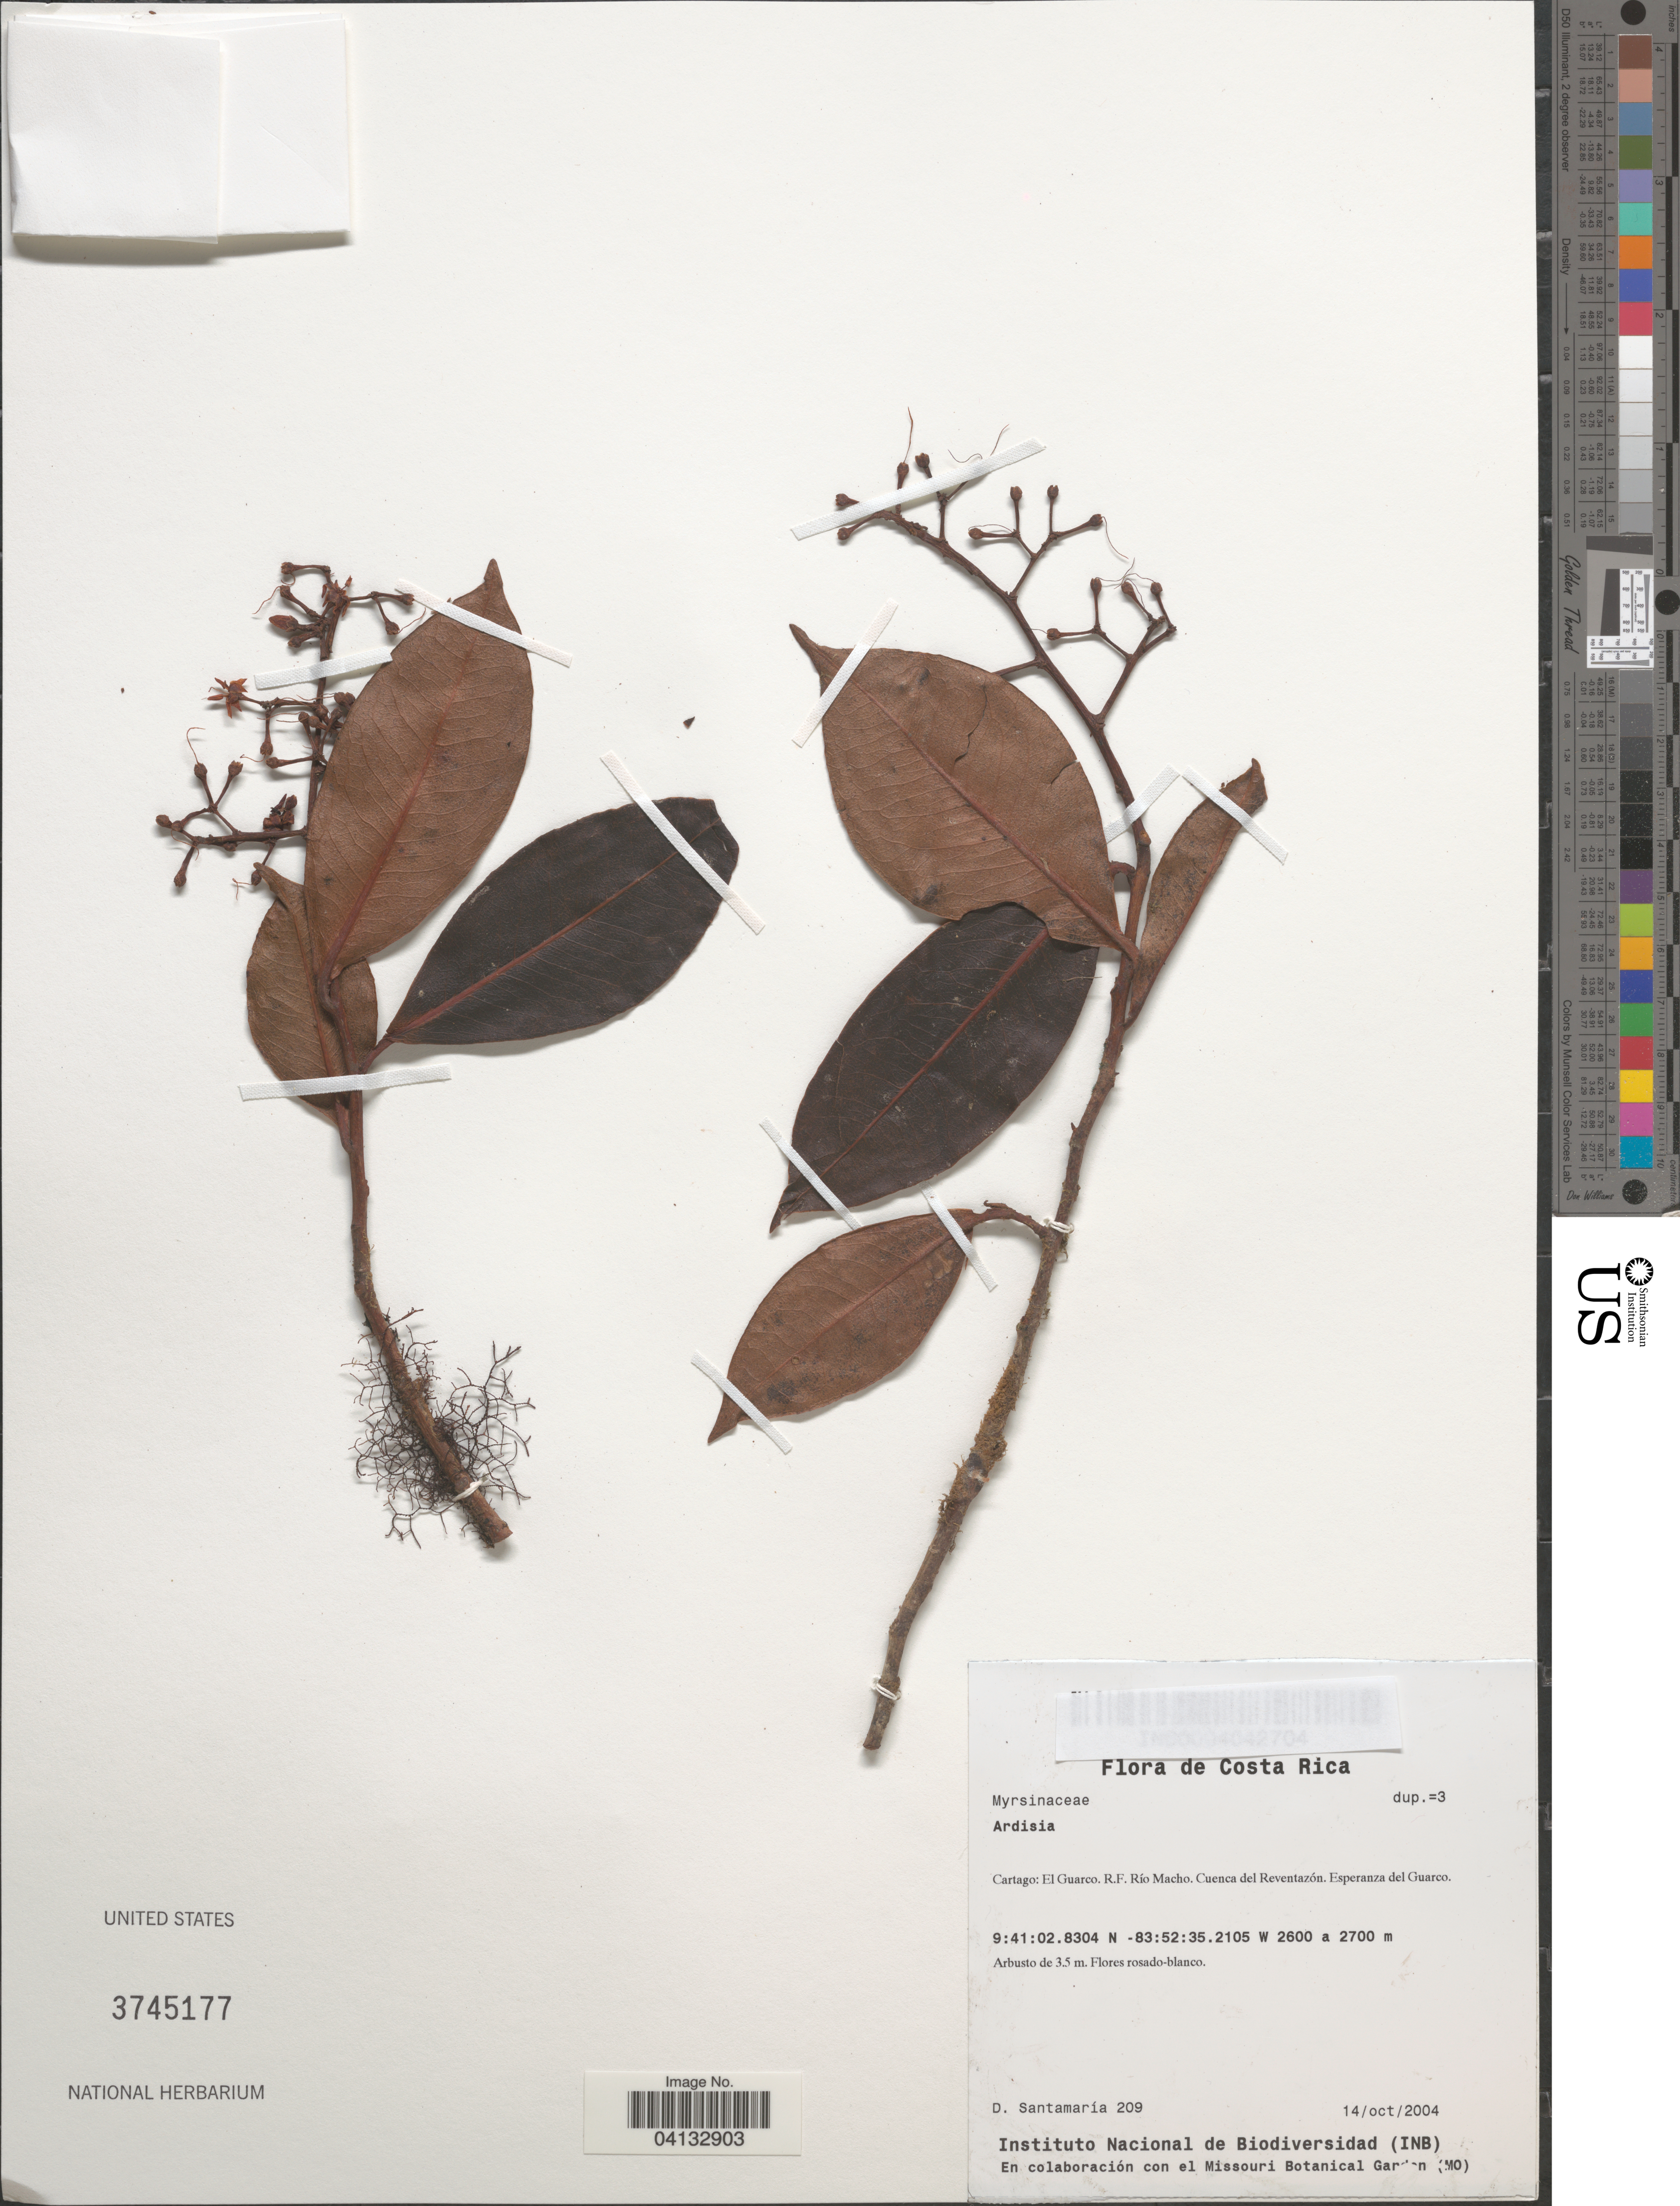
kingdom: Plantae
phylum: Tracheophyta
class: Magnoliopsida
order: Ericales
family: Primulaceae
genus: Ardisia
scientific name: Ardisia sp.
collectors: D. Santamaria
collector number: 209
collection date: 2004-10-14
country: Costa Rica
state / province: Cartago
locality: El Guarco. R.F. Río Macho. Cuenca del Reventazón. Esperanza del Guarco.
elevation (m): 2600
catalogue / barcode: US 3745177